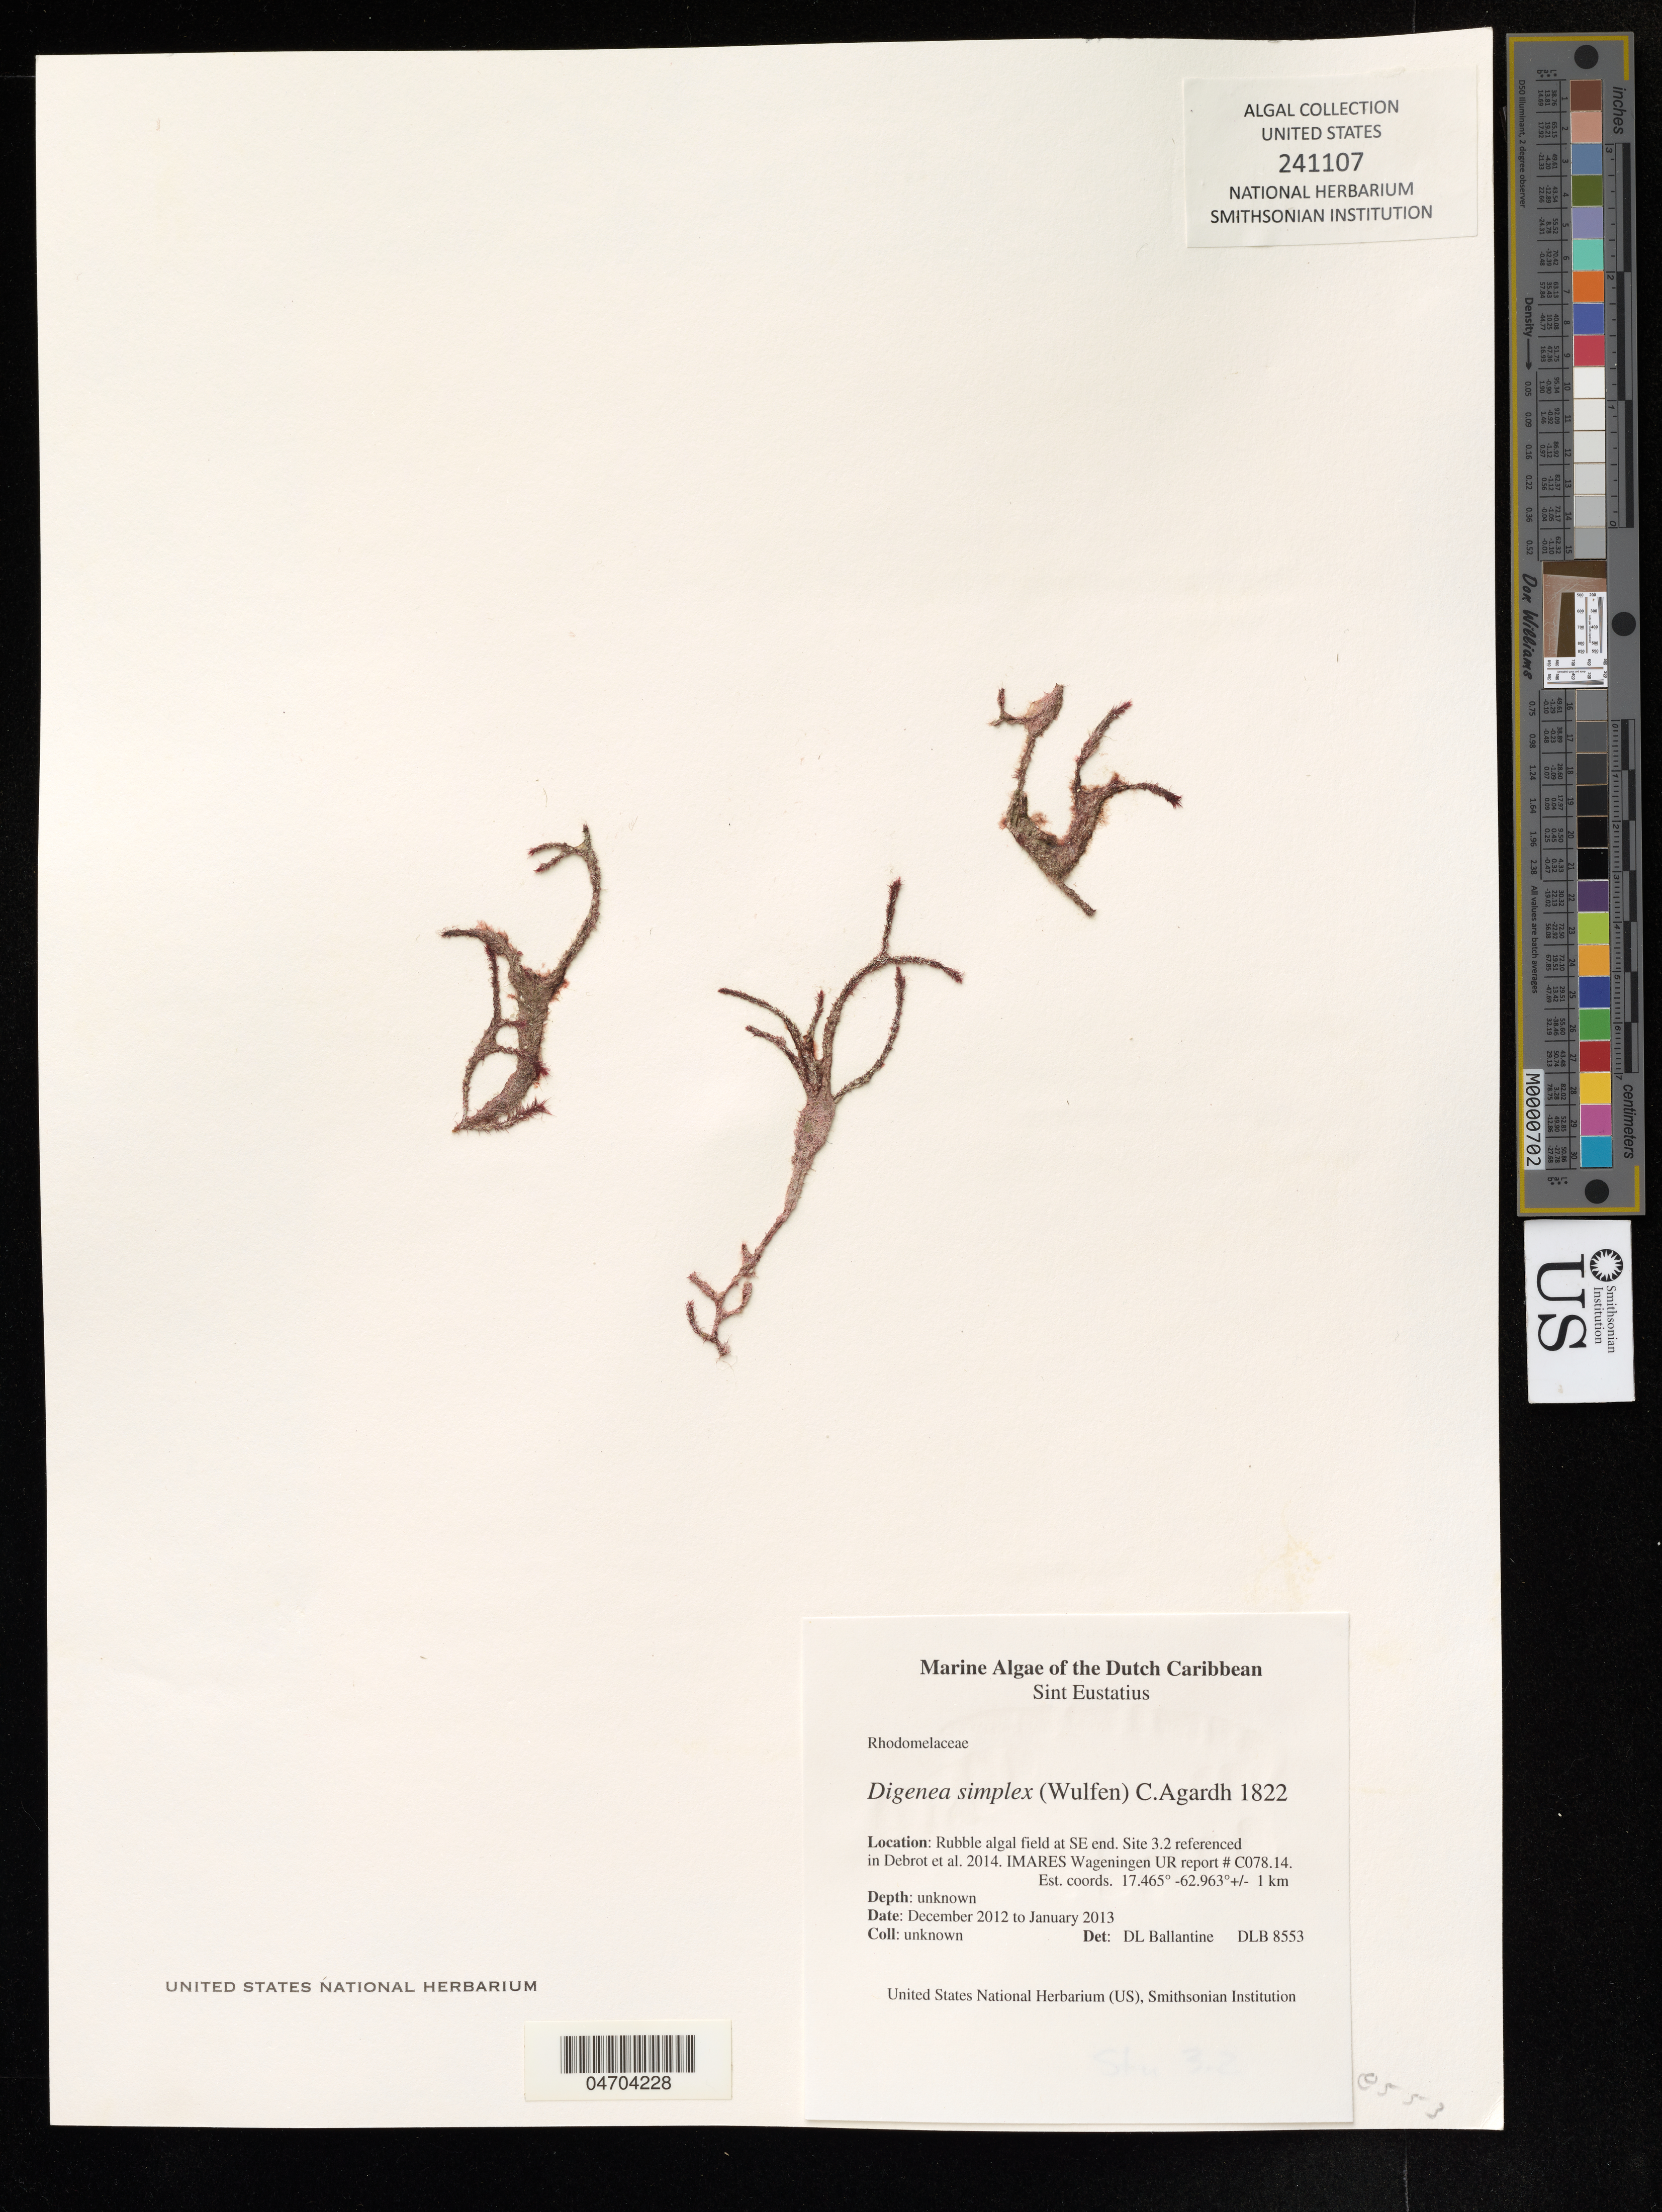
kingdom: Plantae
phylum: Rhodophyta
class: Florideophyceae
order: Ceramiales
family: Rhodomelaceae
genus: Digenea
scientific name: Digenea simplex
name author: (Wulfen) C. Agardh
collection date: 2012-12/2013-01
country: Netherlands Antilles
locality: The Dutch Caribbean. Sint Eustatius, Rubble algal field at SE end.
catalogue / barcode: US 241107